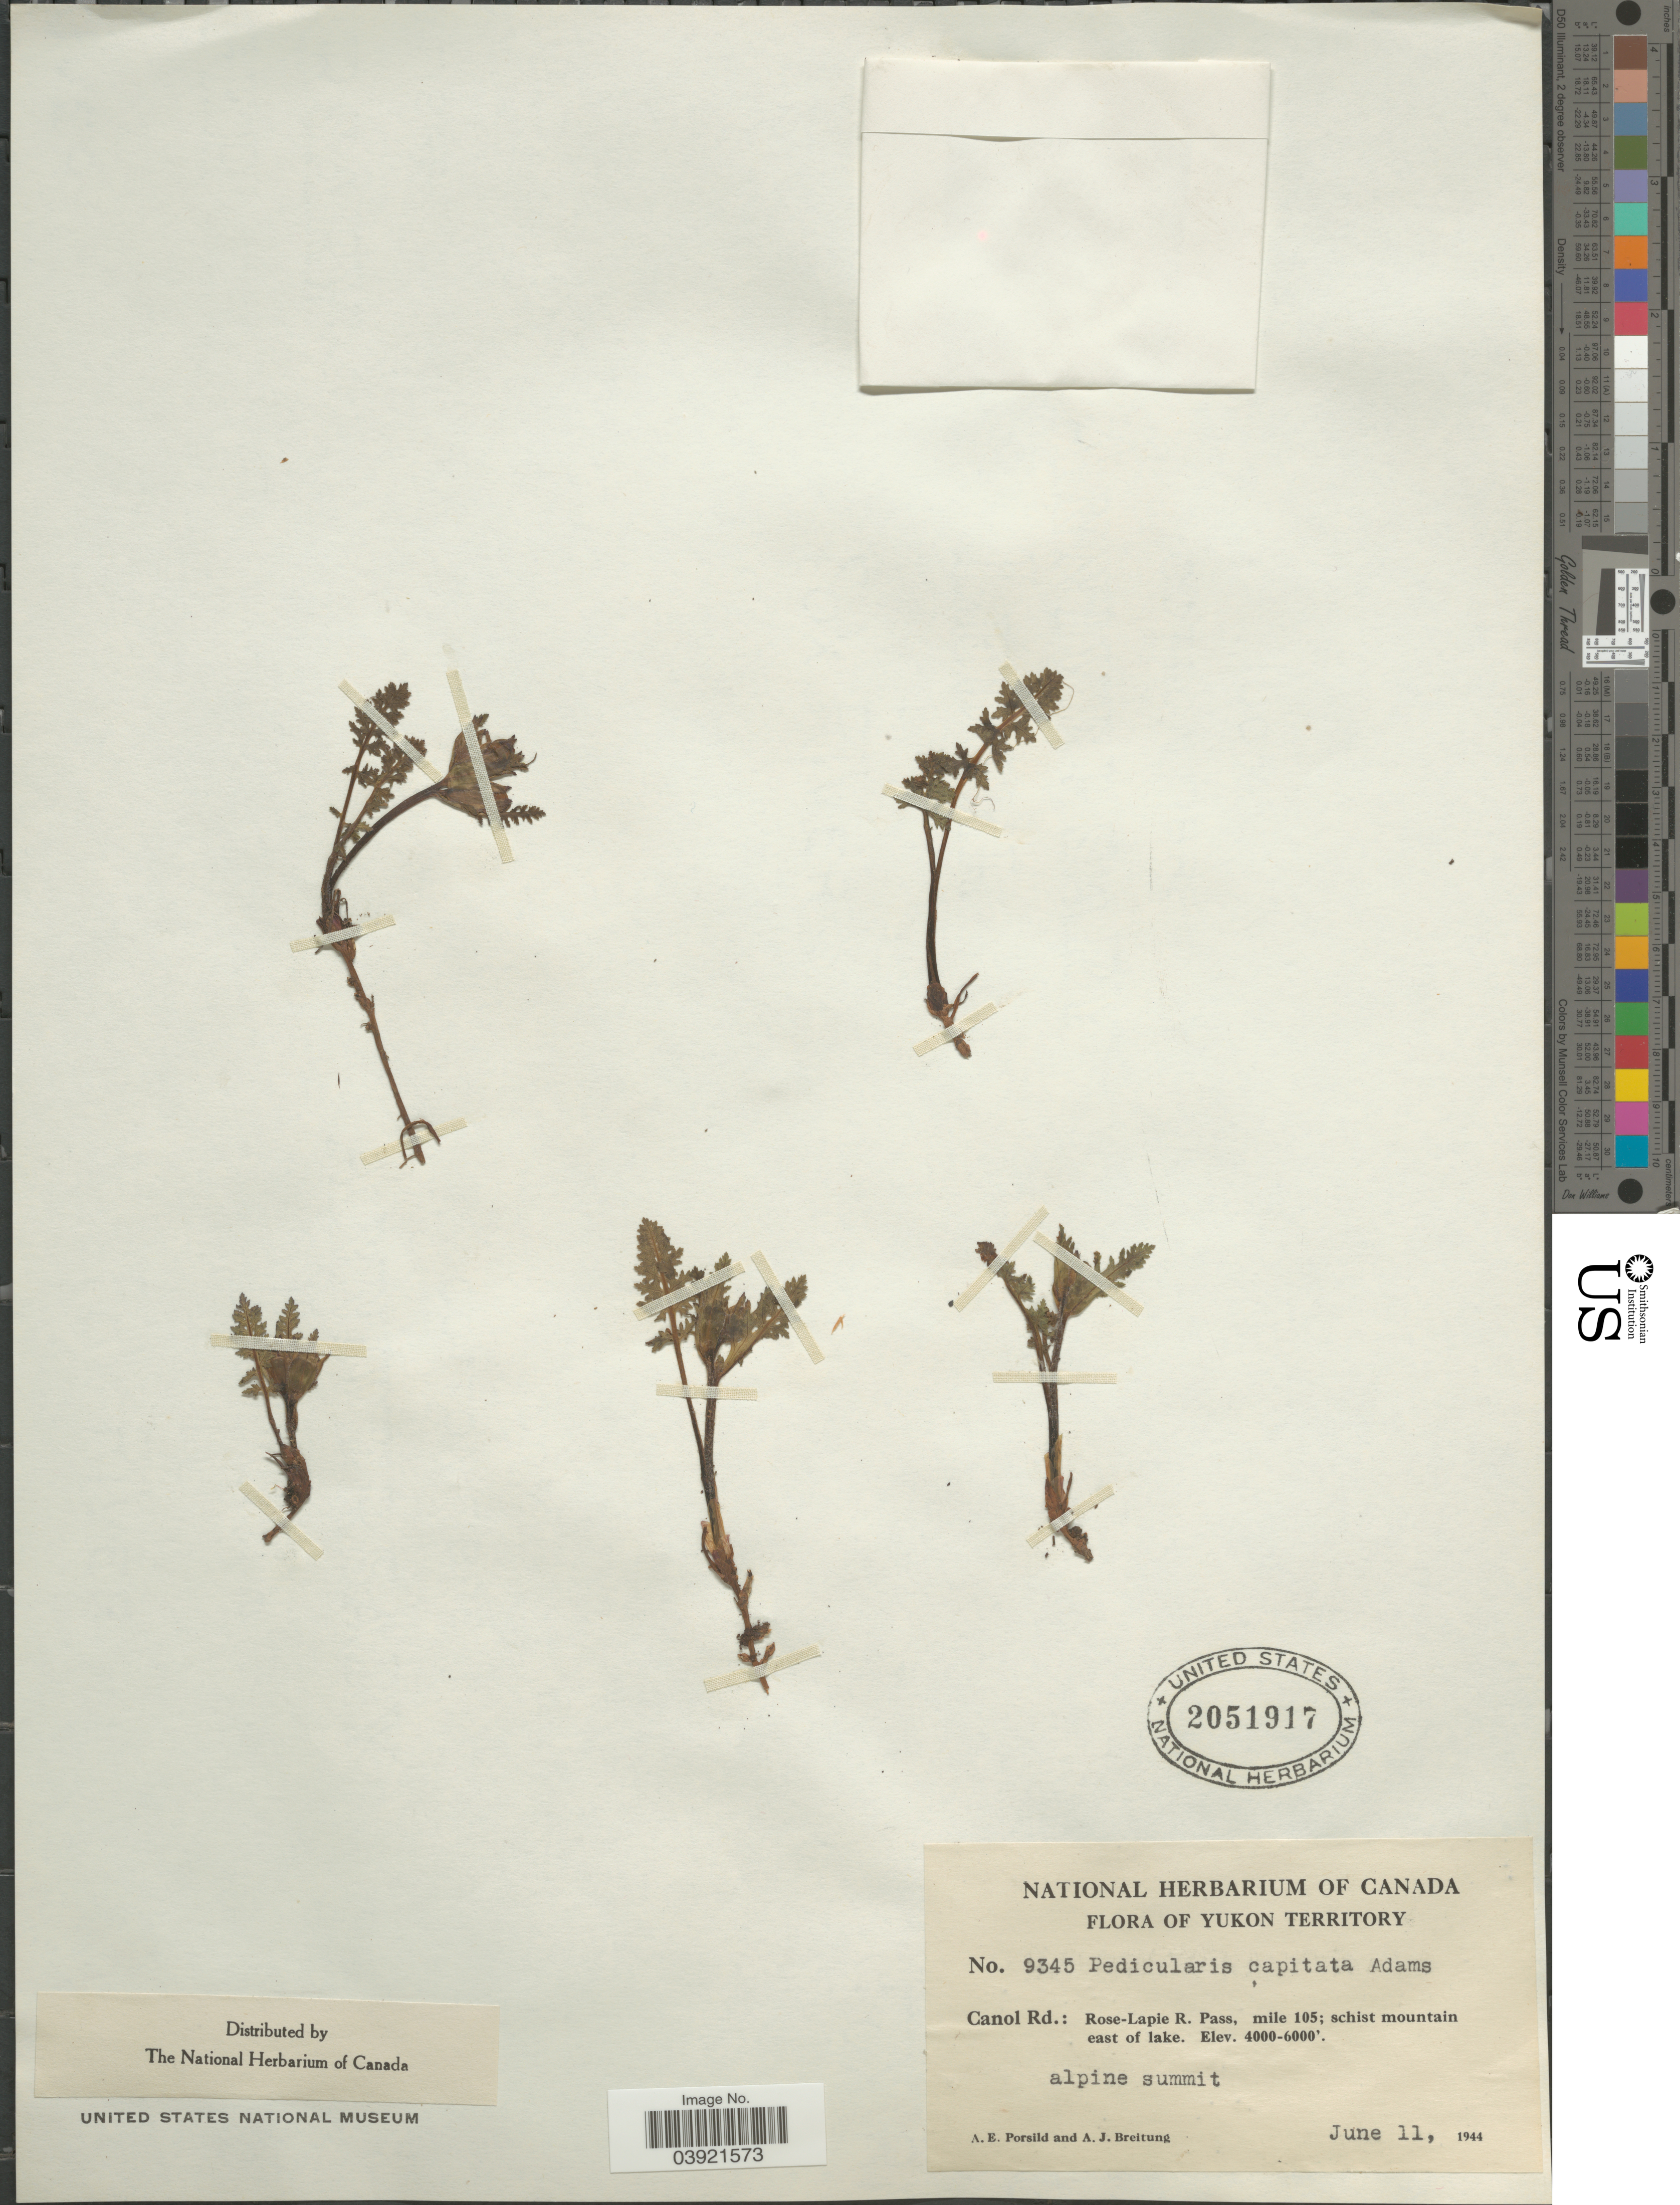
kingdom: Plantae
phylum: Tracheophyta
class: Magnoliopsida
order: Lamiales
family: Orobanchaceae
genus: Pedicularis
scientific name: Pedicularis capitata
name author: Adams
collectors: A. E. Porsild & A. Breitung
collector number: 9345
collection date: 1944-06-11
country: Canada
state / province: Yukon Territory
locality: Canol Rd.: Rose-Lapie R. Pass, mile 105; schist mountain east of lake.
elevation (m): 1219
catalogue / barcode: US 2051917